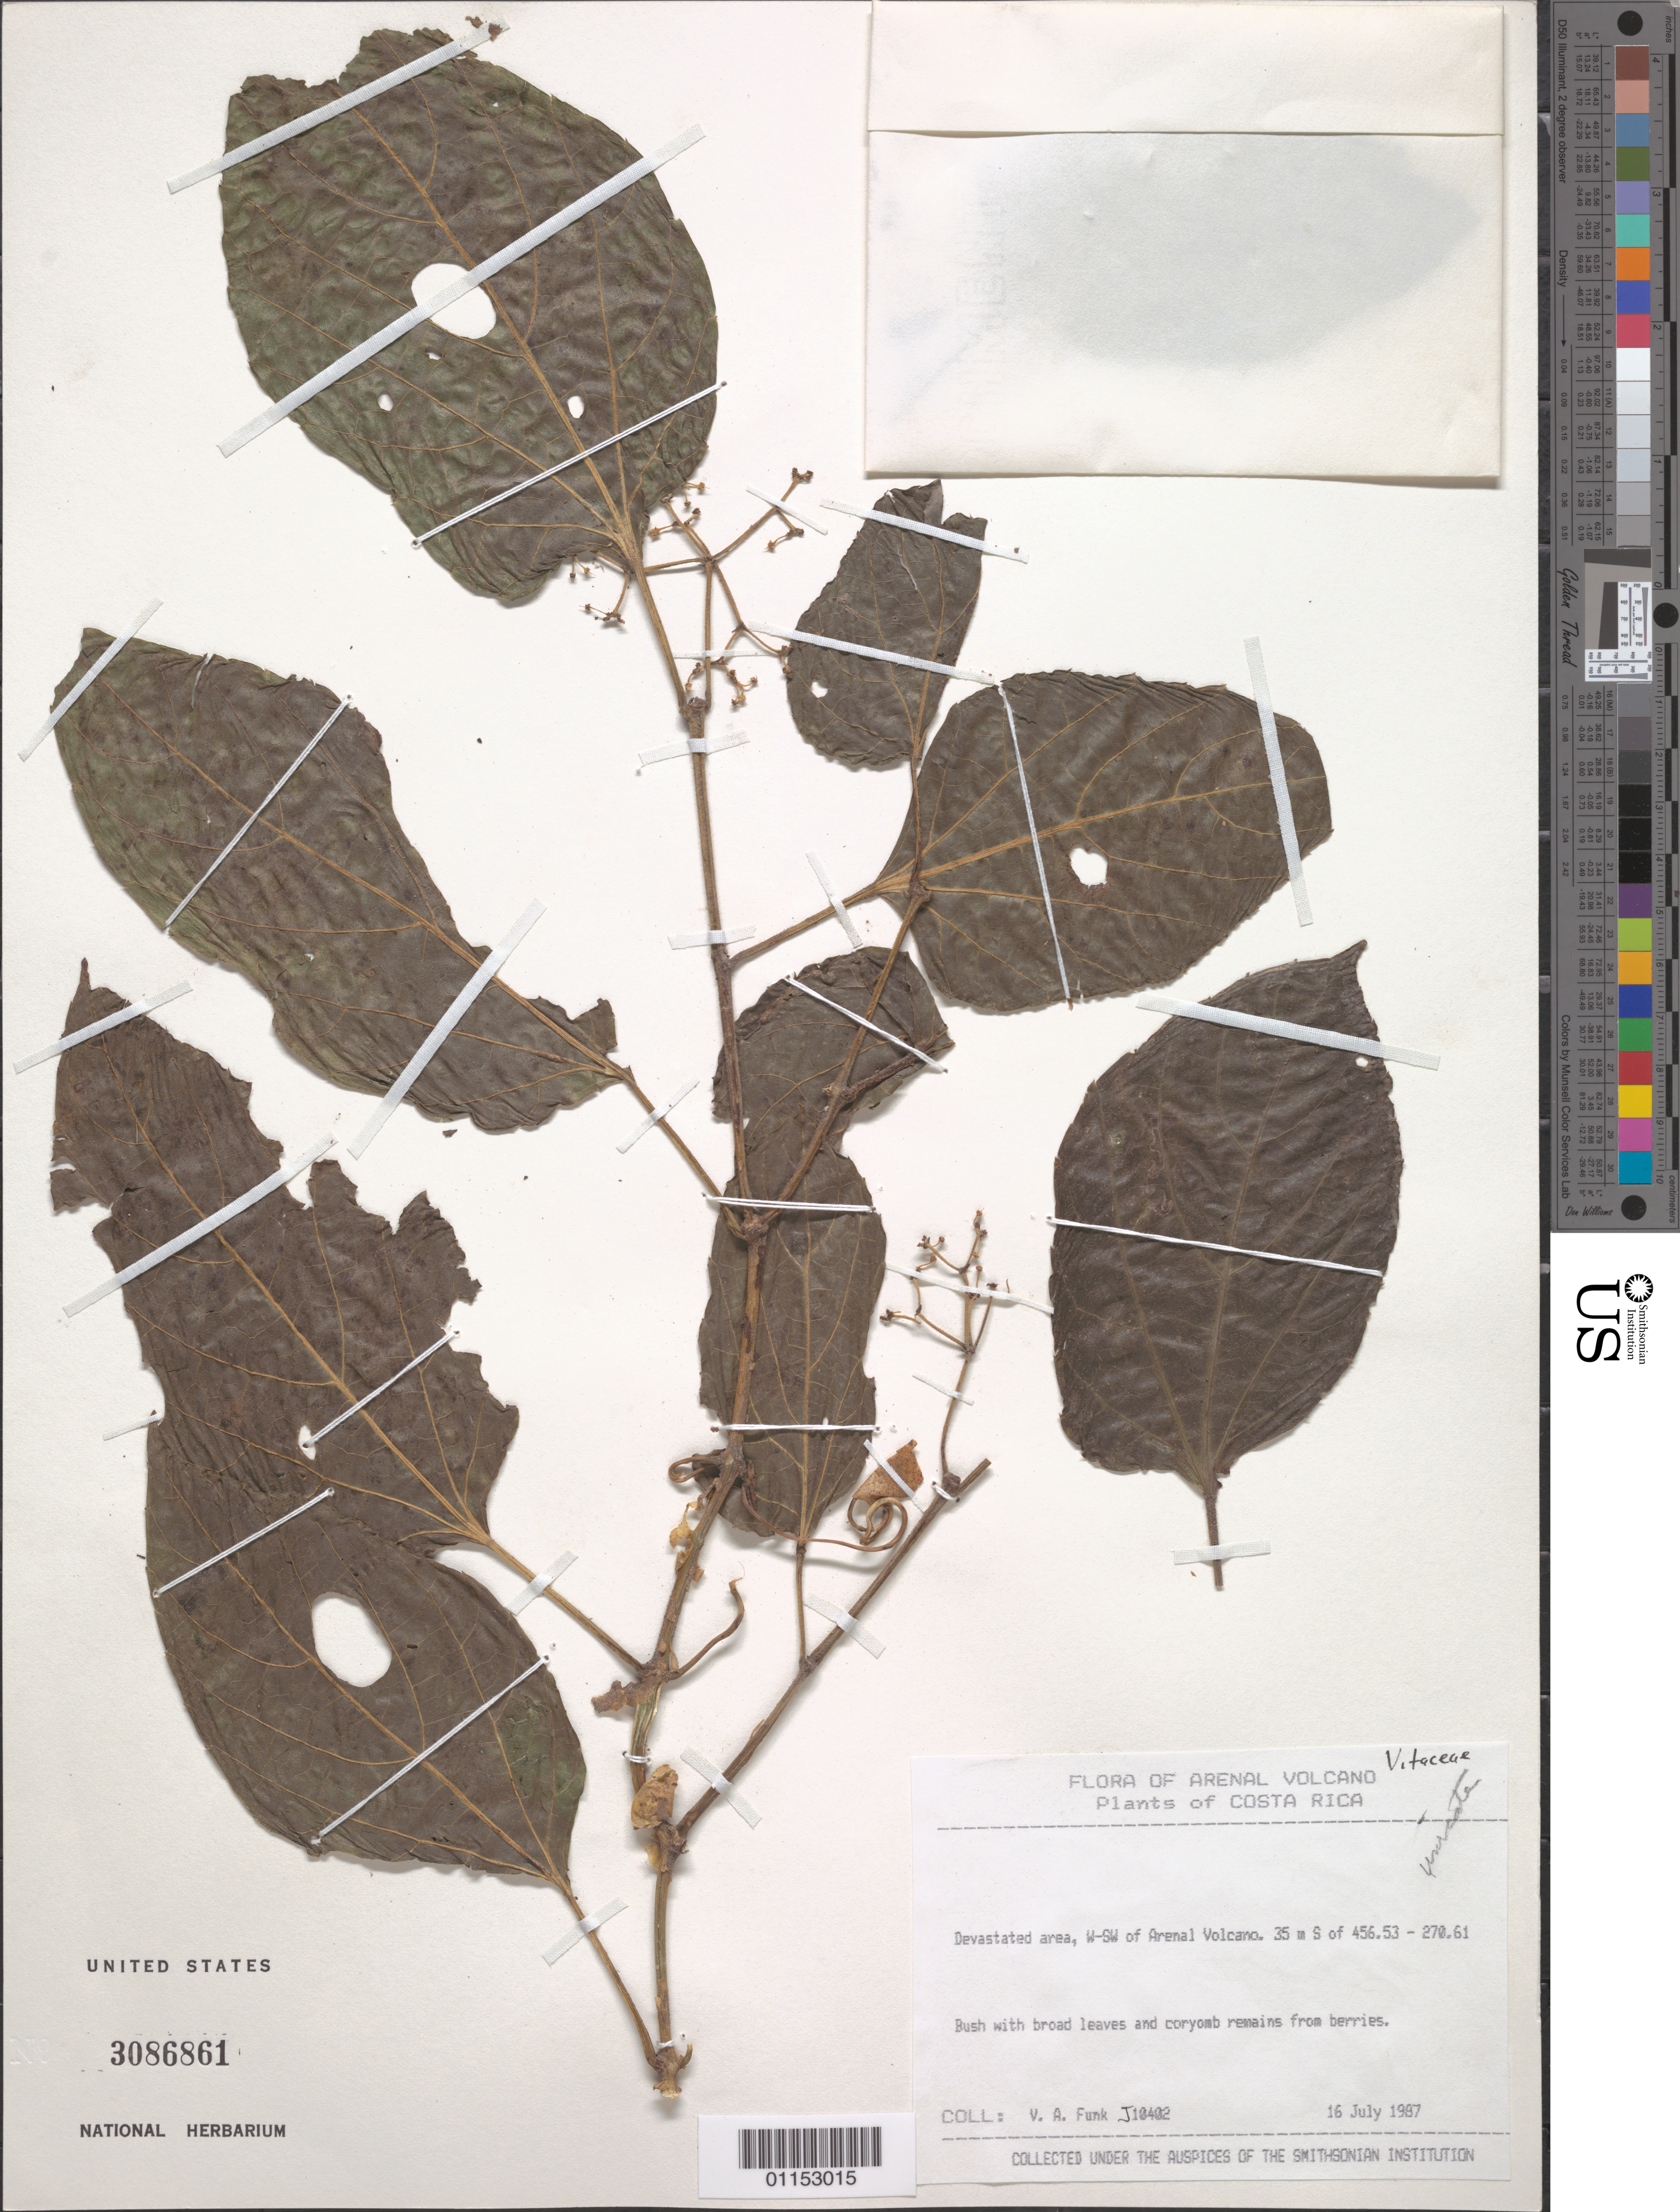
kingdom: Plantae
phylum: Tracheophyta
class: Magnoliopsida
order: Vitales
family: Vitaceae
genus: Cissus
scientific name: Cissus sp.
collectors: V. Funk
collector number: J 10402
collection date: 1987-07-16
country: Costa Rica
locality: W-SW of Arenal Volcano. 35 m S of 456.53 - 270.61.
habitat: Bush with broad leaves and coryomb remains from berries.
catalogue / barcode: US 3086861